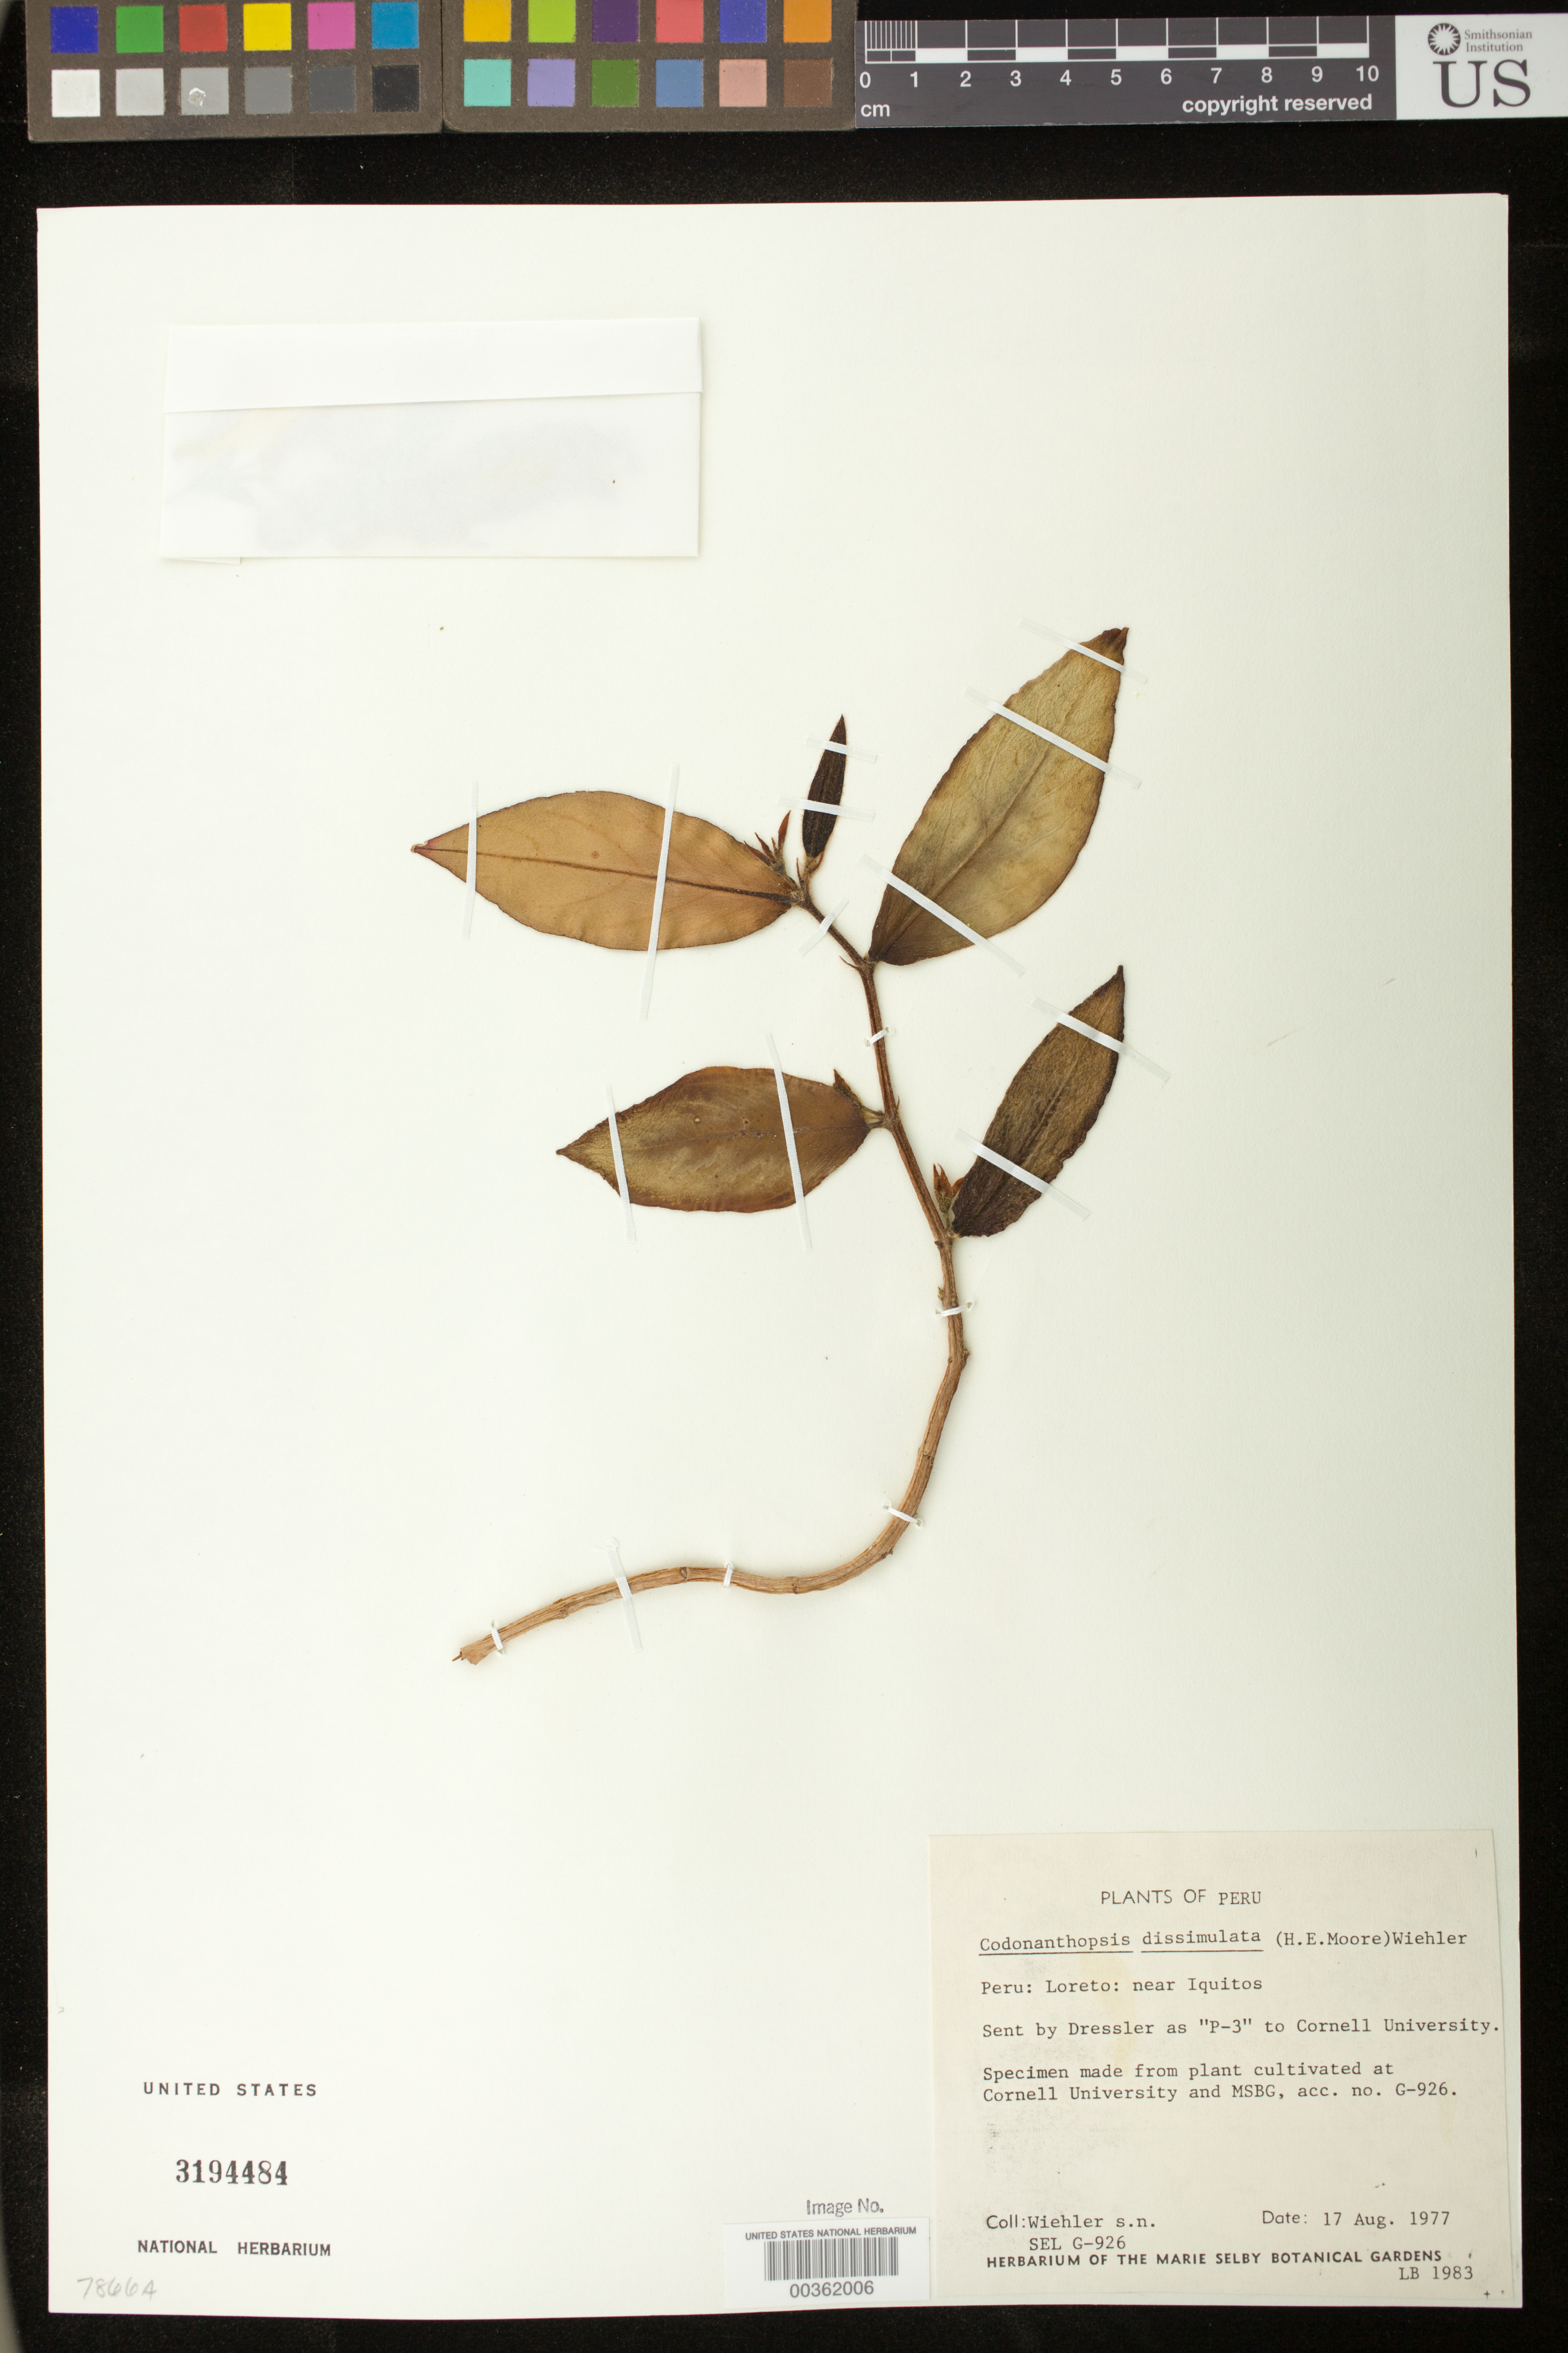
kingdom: Plantae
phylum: Tracheophyta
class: Magnoliopsida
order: Lamiales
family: Gesneriaceae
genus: Codonanthopsis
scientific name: Codonanthopsis dissimulata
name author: (H.E. Moore) Wiehler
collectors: H. J. Wiehler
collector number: s.n. [G-926]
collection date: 1977-08-17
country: United States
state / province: Florida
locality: Cultivated in Marie Selby Botanical Gardens greenhouses.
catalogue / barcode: US 3194484